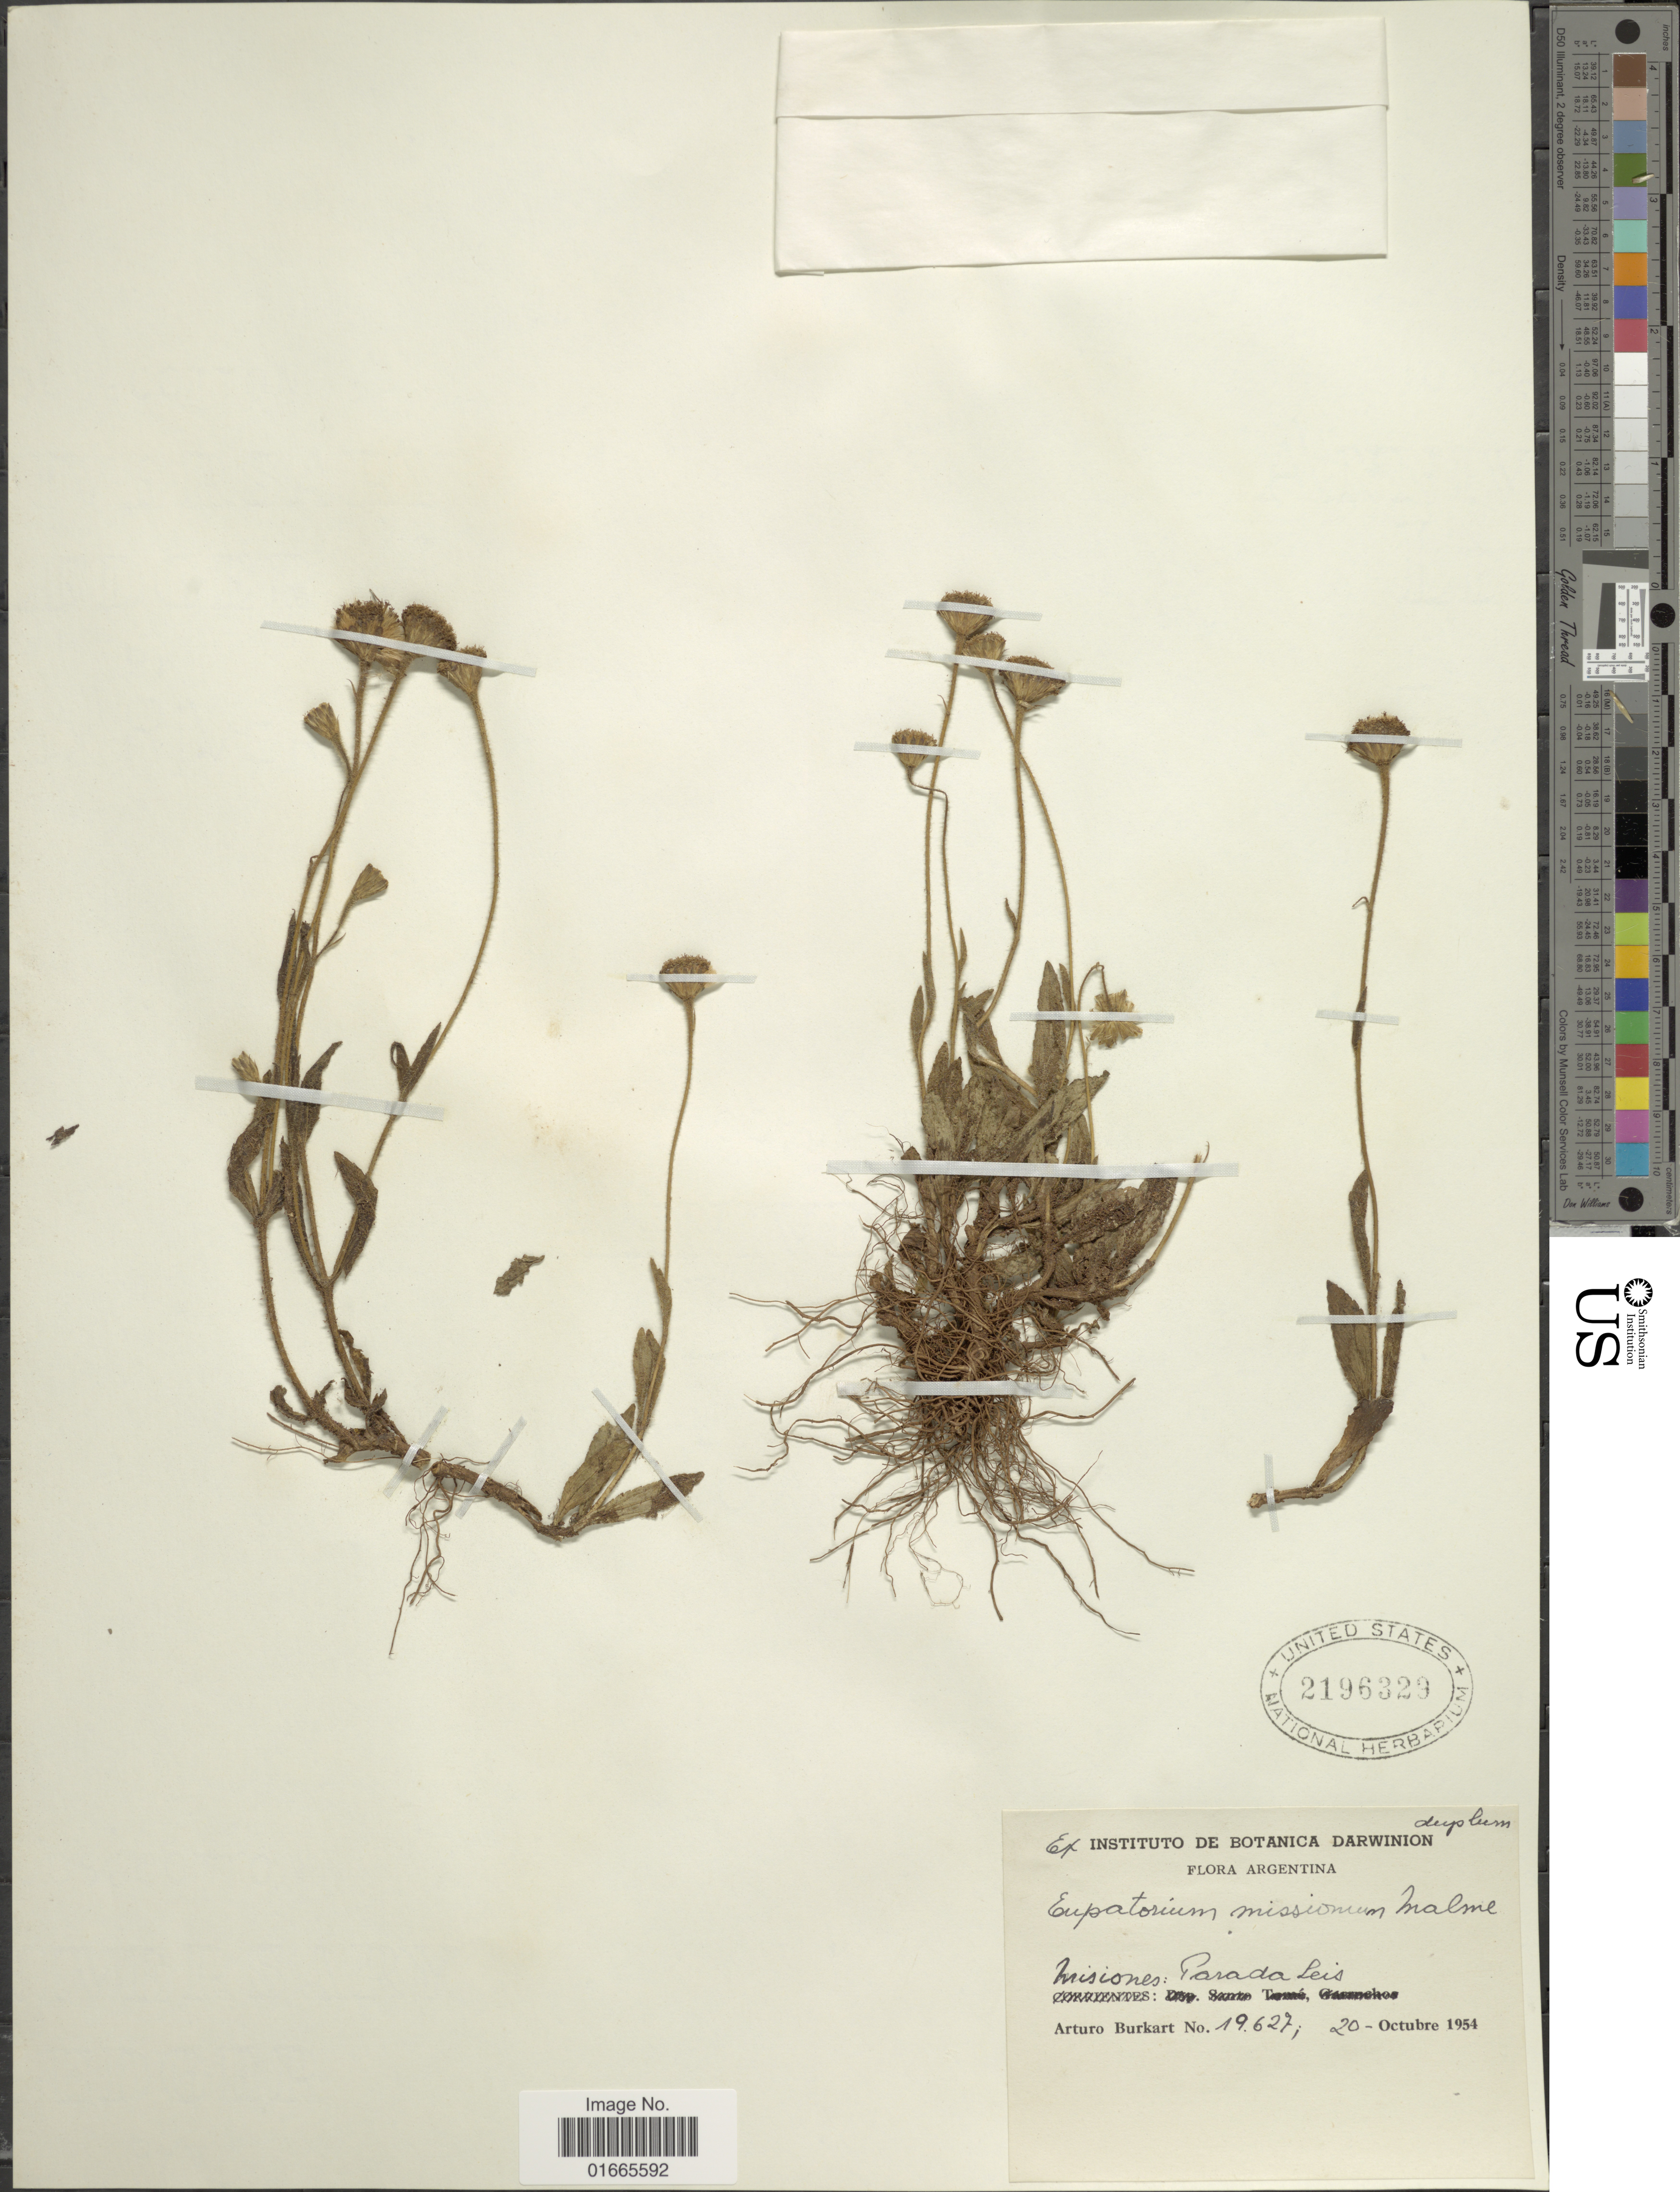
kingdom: Plantae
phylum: Tracheophyta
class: Magnoliopsida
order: Asterales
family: Asteraceae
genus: Praxelis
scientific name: Praxelis missiona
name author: (Malme) R.M. King & H. Rob.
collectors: A. E. Burkart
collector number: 19627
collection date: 1954-10-20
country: Argentina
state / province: Misiones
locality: Parada Leis.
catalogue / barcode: US 2196329